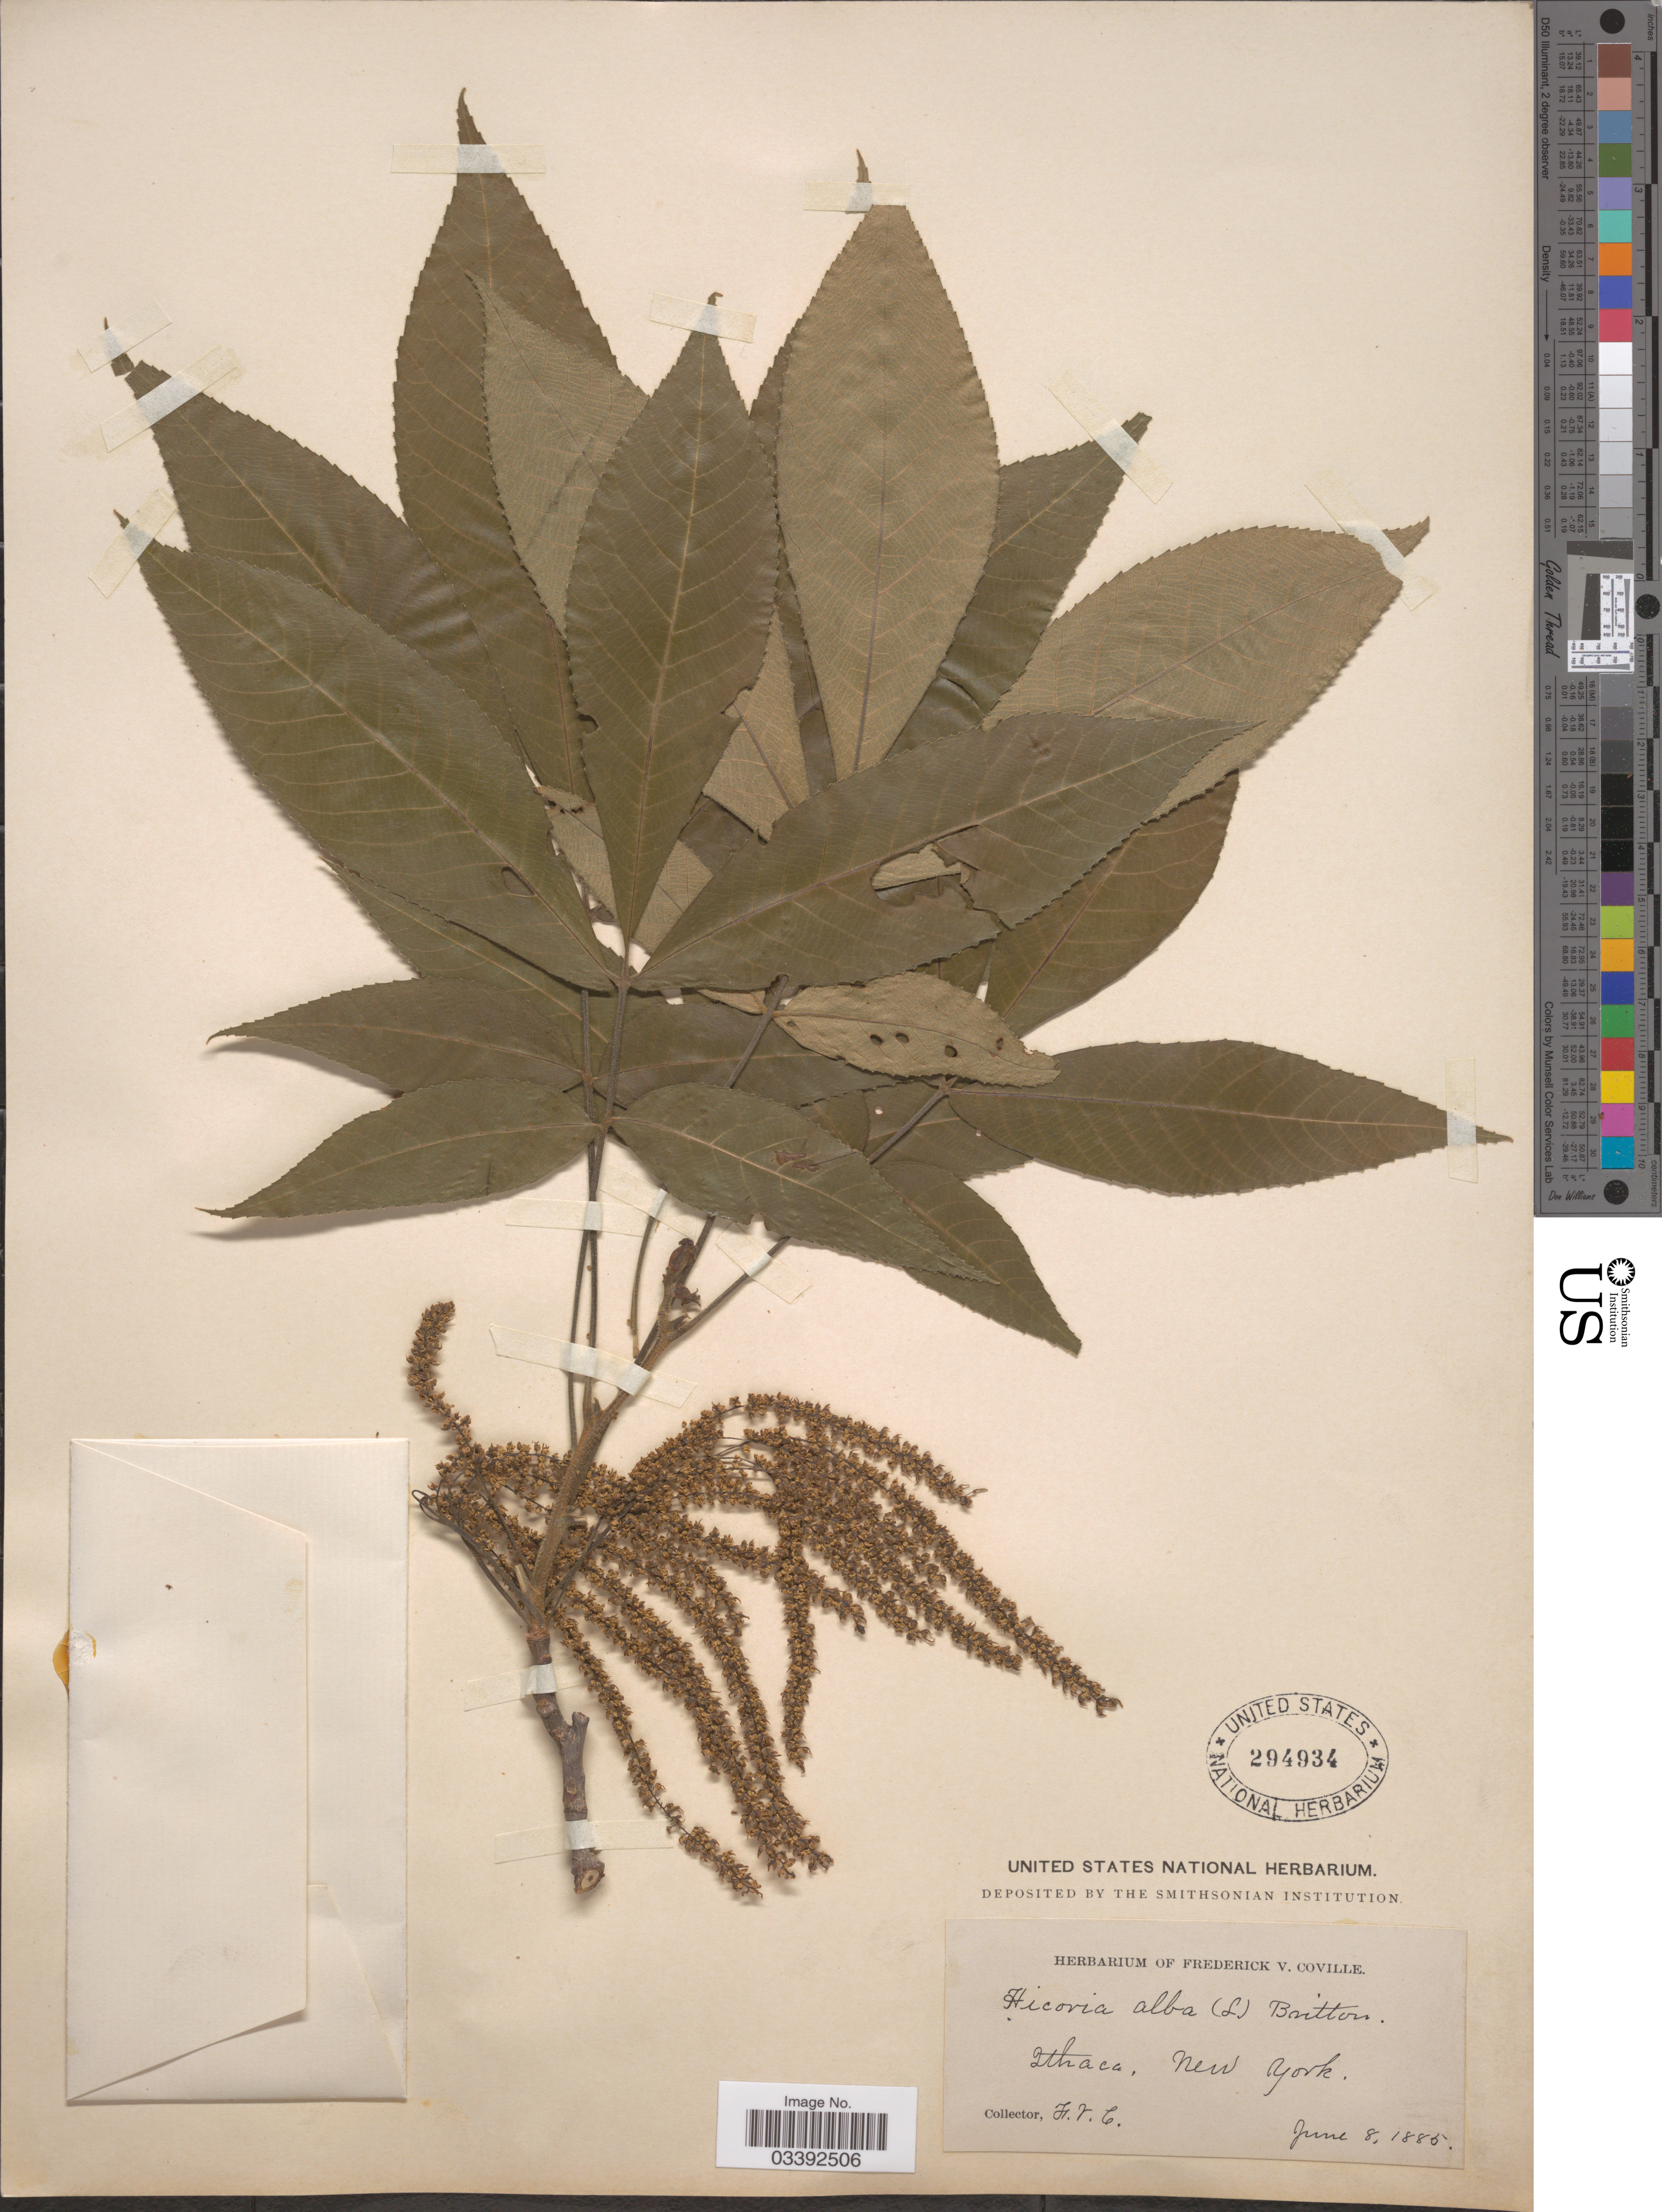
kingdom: Plantae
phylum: Tracheophyta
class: Magnoliopsida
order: Fagales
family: Juglandaceae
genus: Carya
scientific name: Carya tomentosa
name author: (Lam.) Nutt.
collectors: F. V. Coville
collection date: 1885-06-08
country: United States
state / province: New York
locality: Ithaca.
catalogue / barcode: US 294934